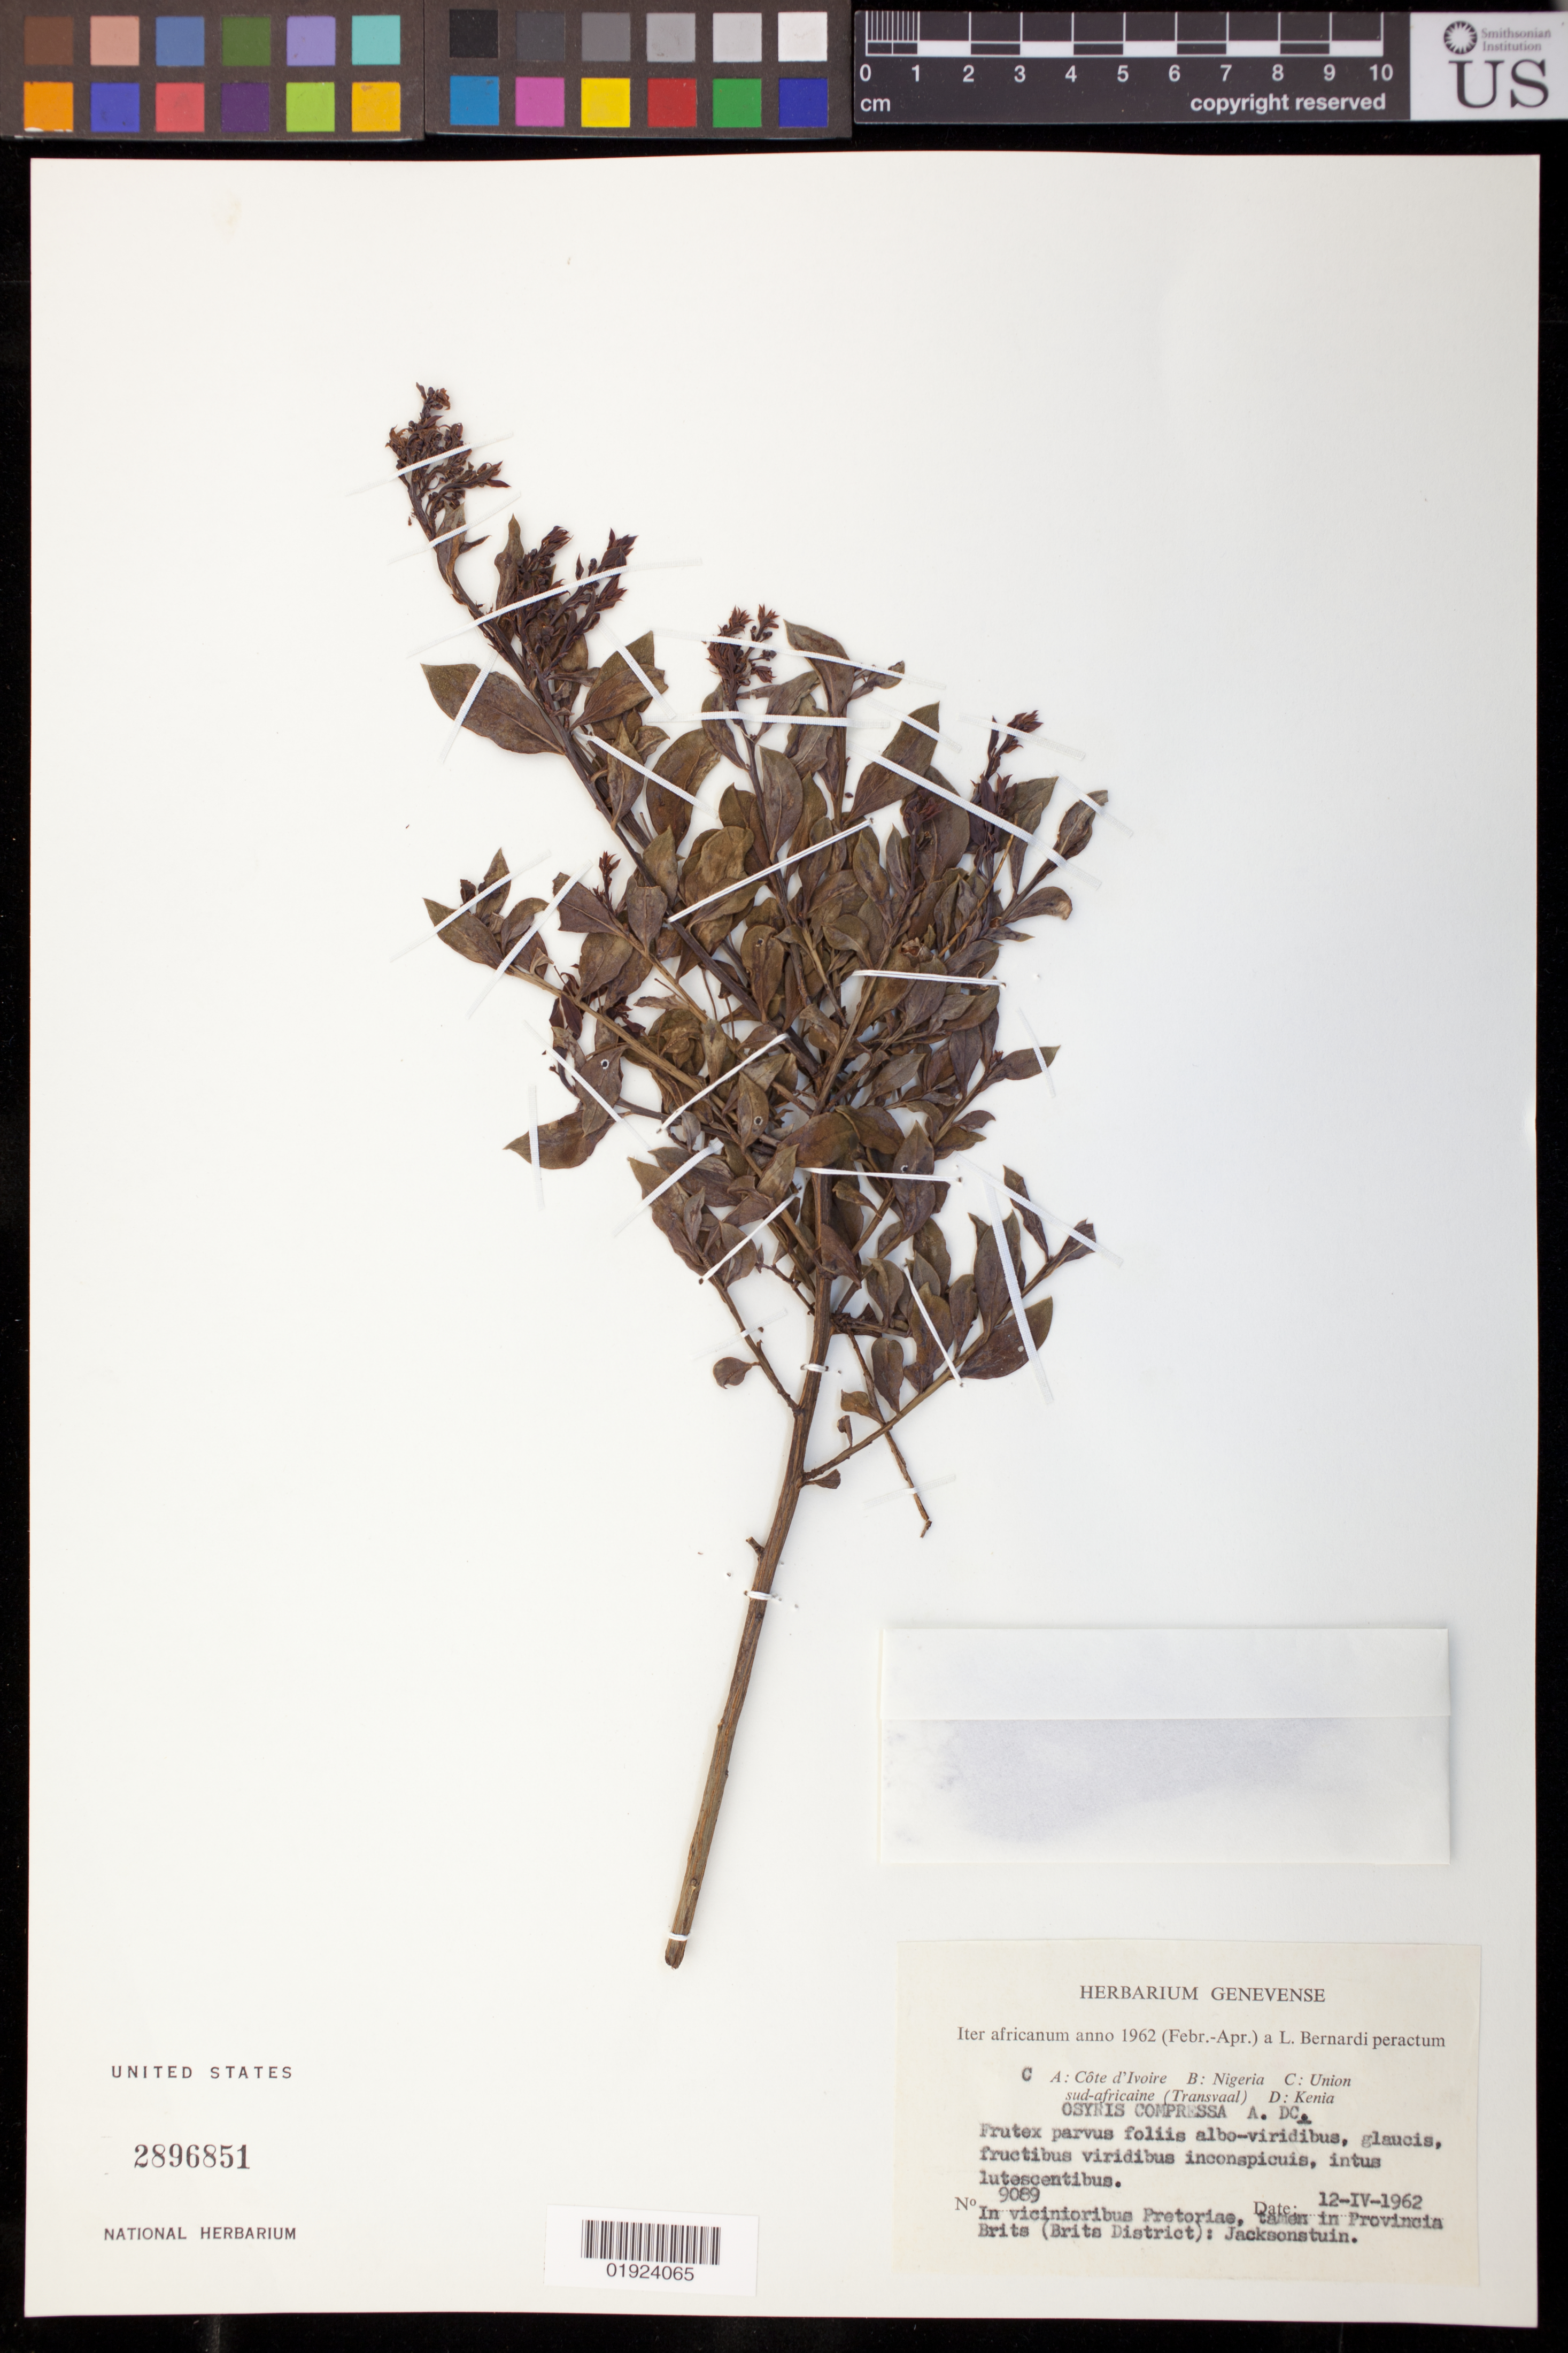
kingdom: Plantae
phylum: Tracheophyta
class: Magnoliopsida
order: Santalales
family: Santalaceae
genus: Osyris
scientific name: Osyris compressa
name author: (P.J. Bergius) A. DC.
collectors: L. Bernardi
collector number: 9089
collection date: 1962-04-12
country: South Africa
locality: In vicinioribus Pretoriae, tamen in Provincia Brits (Brits District): Jacksonstuin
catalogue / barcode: US 2896851